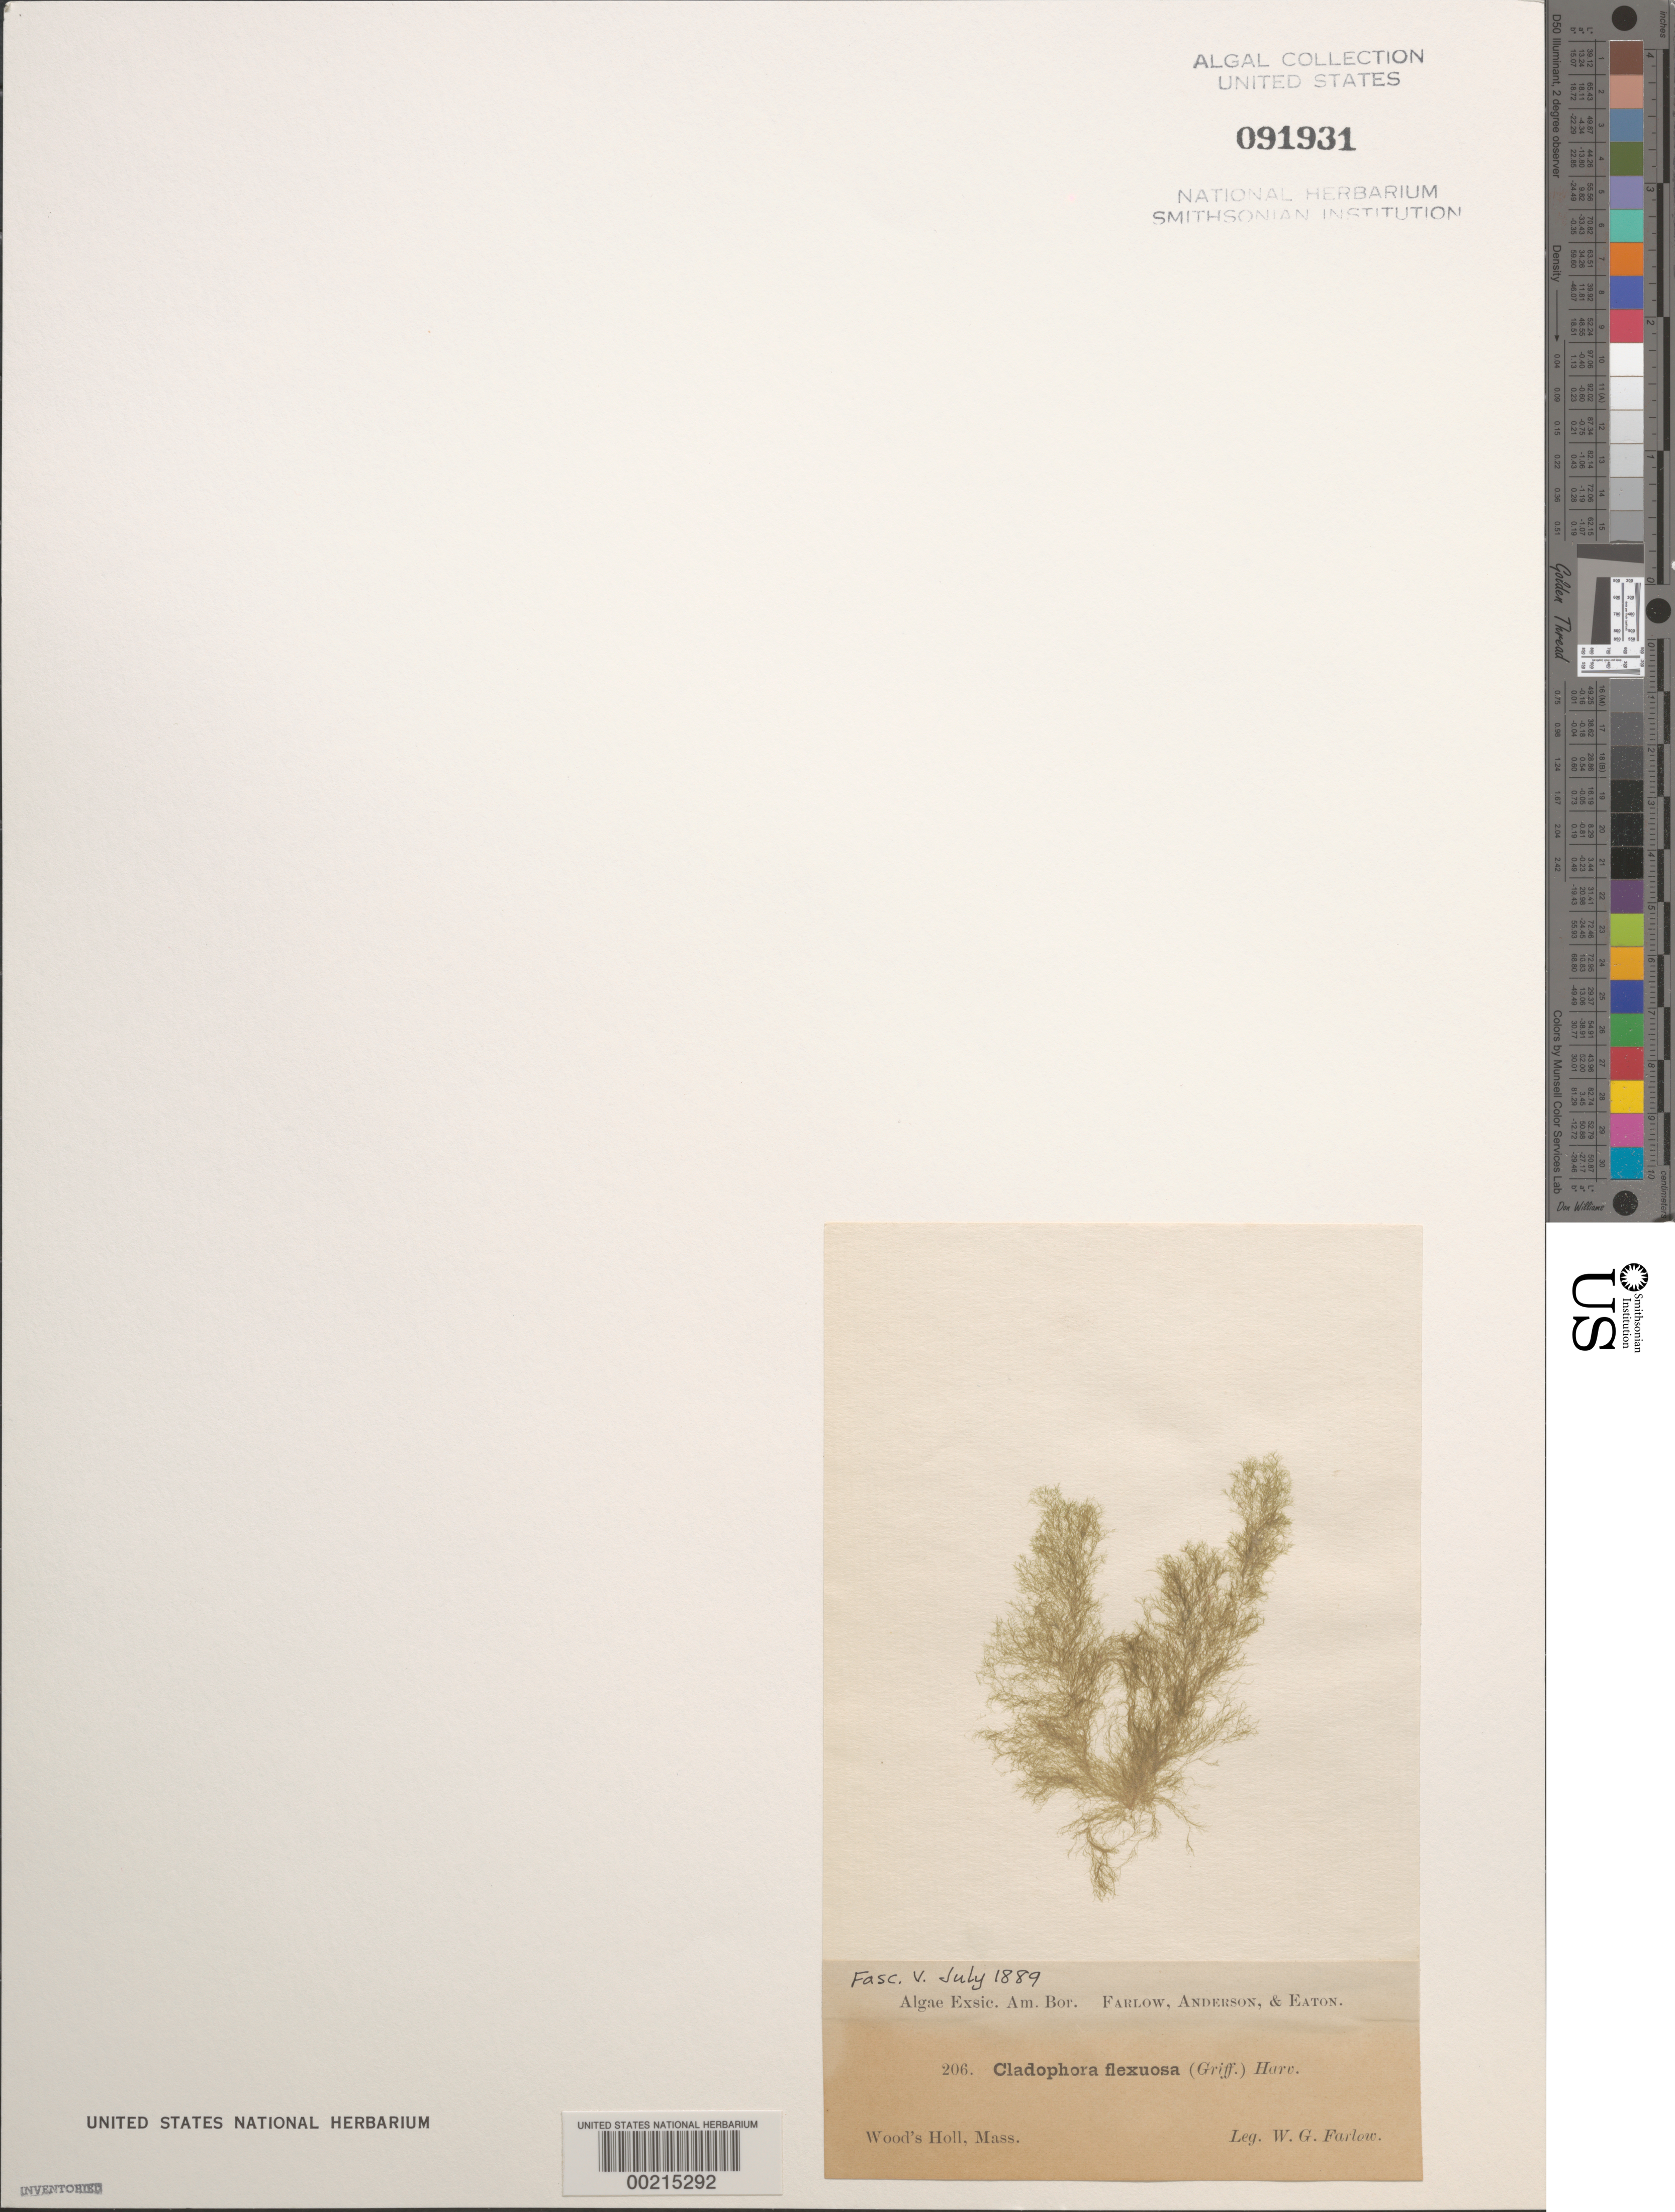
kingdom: Plantae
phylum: Chlorophyta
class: Ulvophyceae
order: Cladophorales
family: Cladophoraceae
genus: Cladophora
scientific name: Cladophora flexuosa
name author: (O.F. Muell.) Kütz.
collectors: W. G. Farlow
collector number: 206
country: United States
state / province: Massachusetts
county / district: Barnstable County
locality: Woods Hole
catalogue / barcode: US 91931